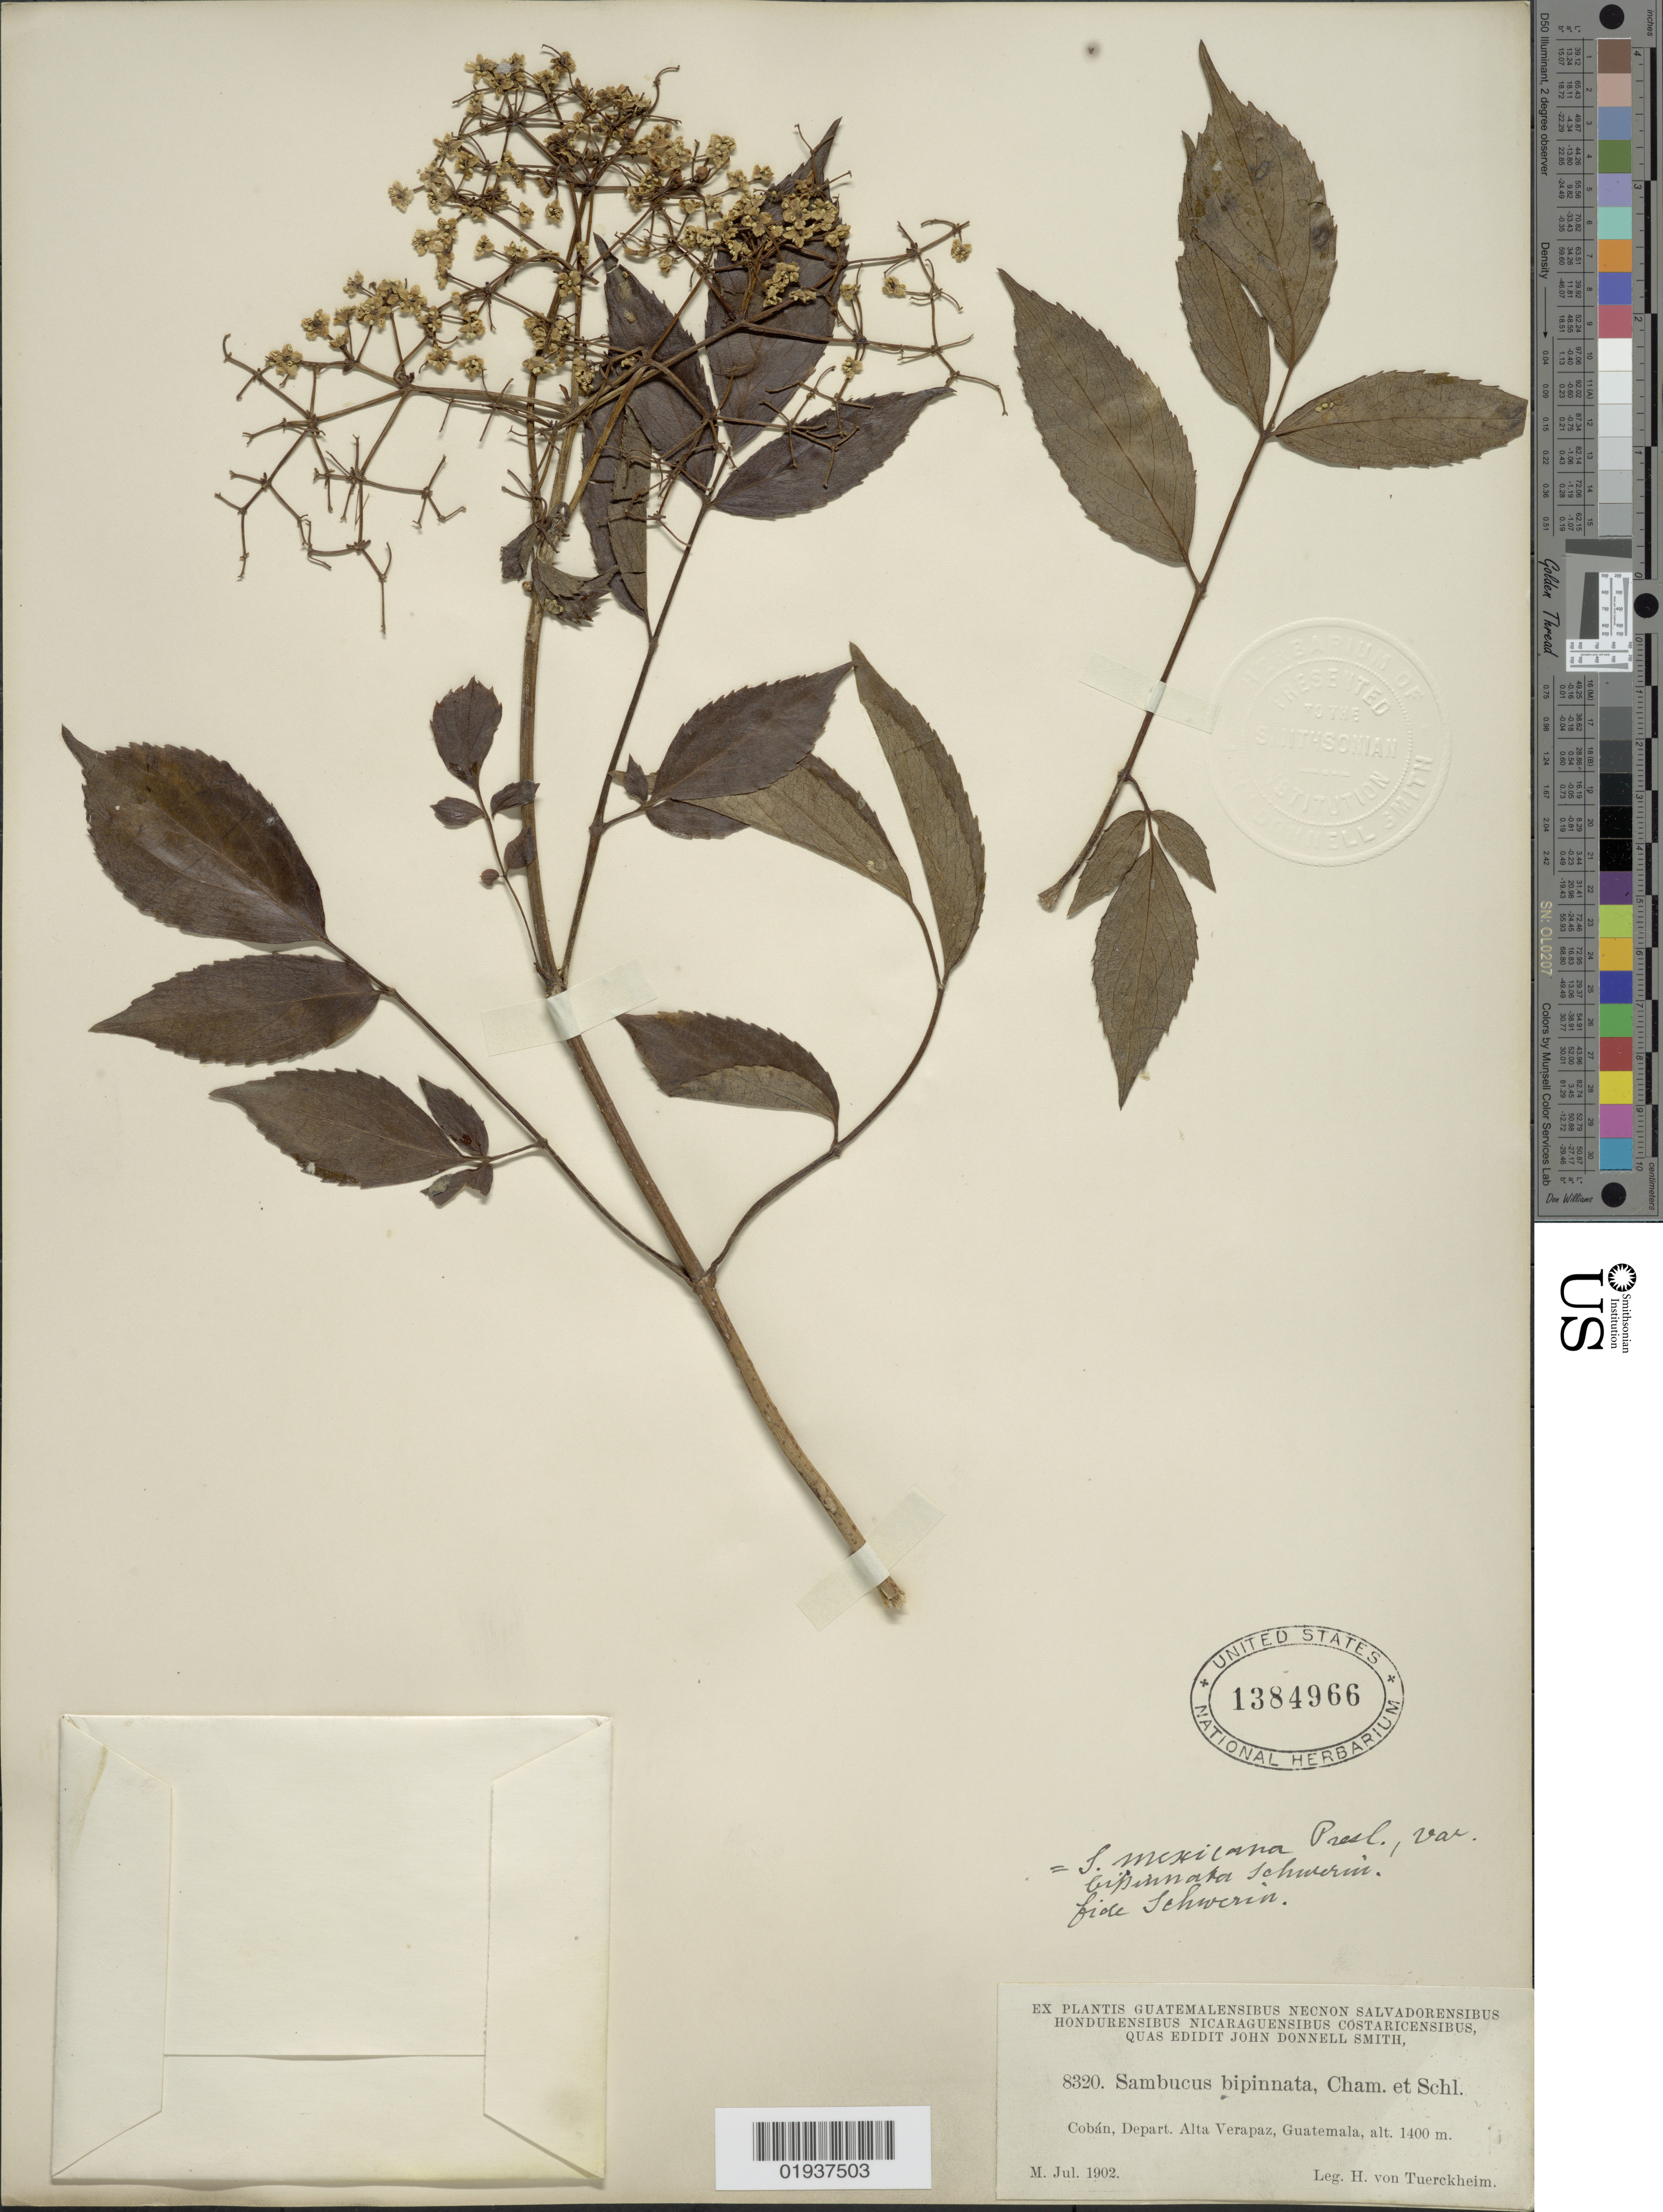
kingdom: Plantae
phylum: Tracheophyta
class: Magnoliopsida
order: Dipsacales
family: Viburnaceae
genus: Sambucus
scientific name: Sambucus mexicana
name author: C. Presl ex DC.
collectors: H. von Türckheim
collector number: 8320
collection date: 1902-07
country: Guatemala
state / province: Alta Verapaz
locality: Cóban, Depart. Alta Verapaz.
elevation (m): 1400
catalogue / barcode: US 1384966